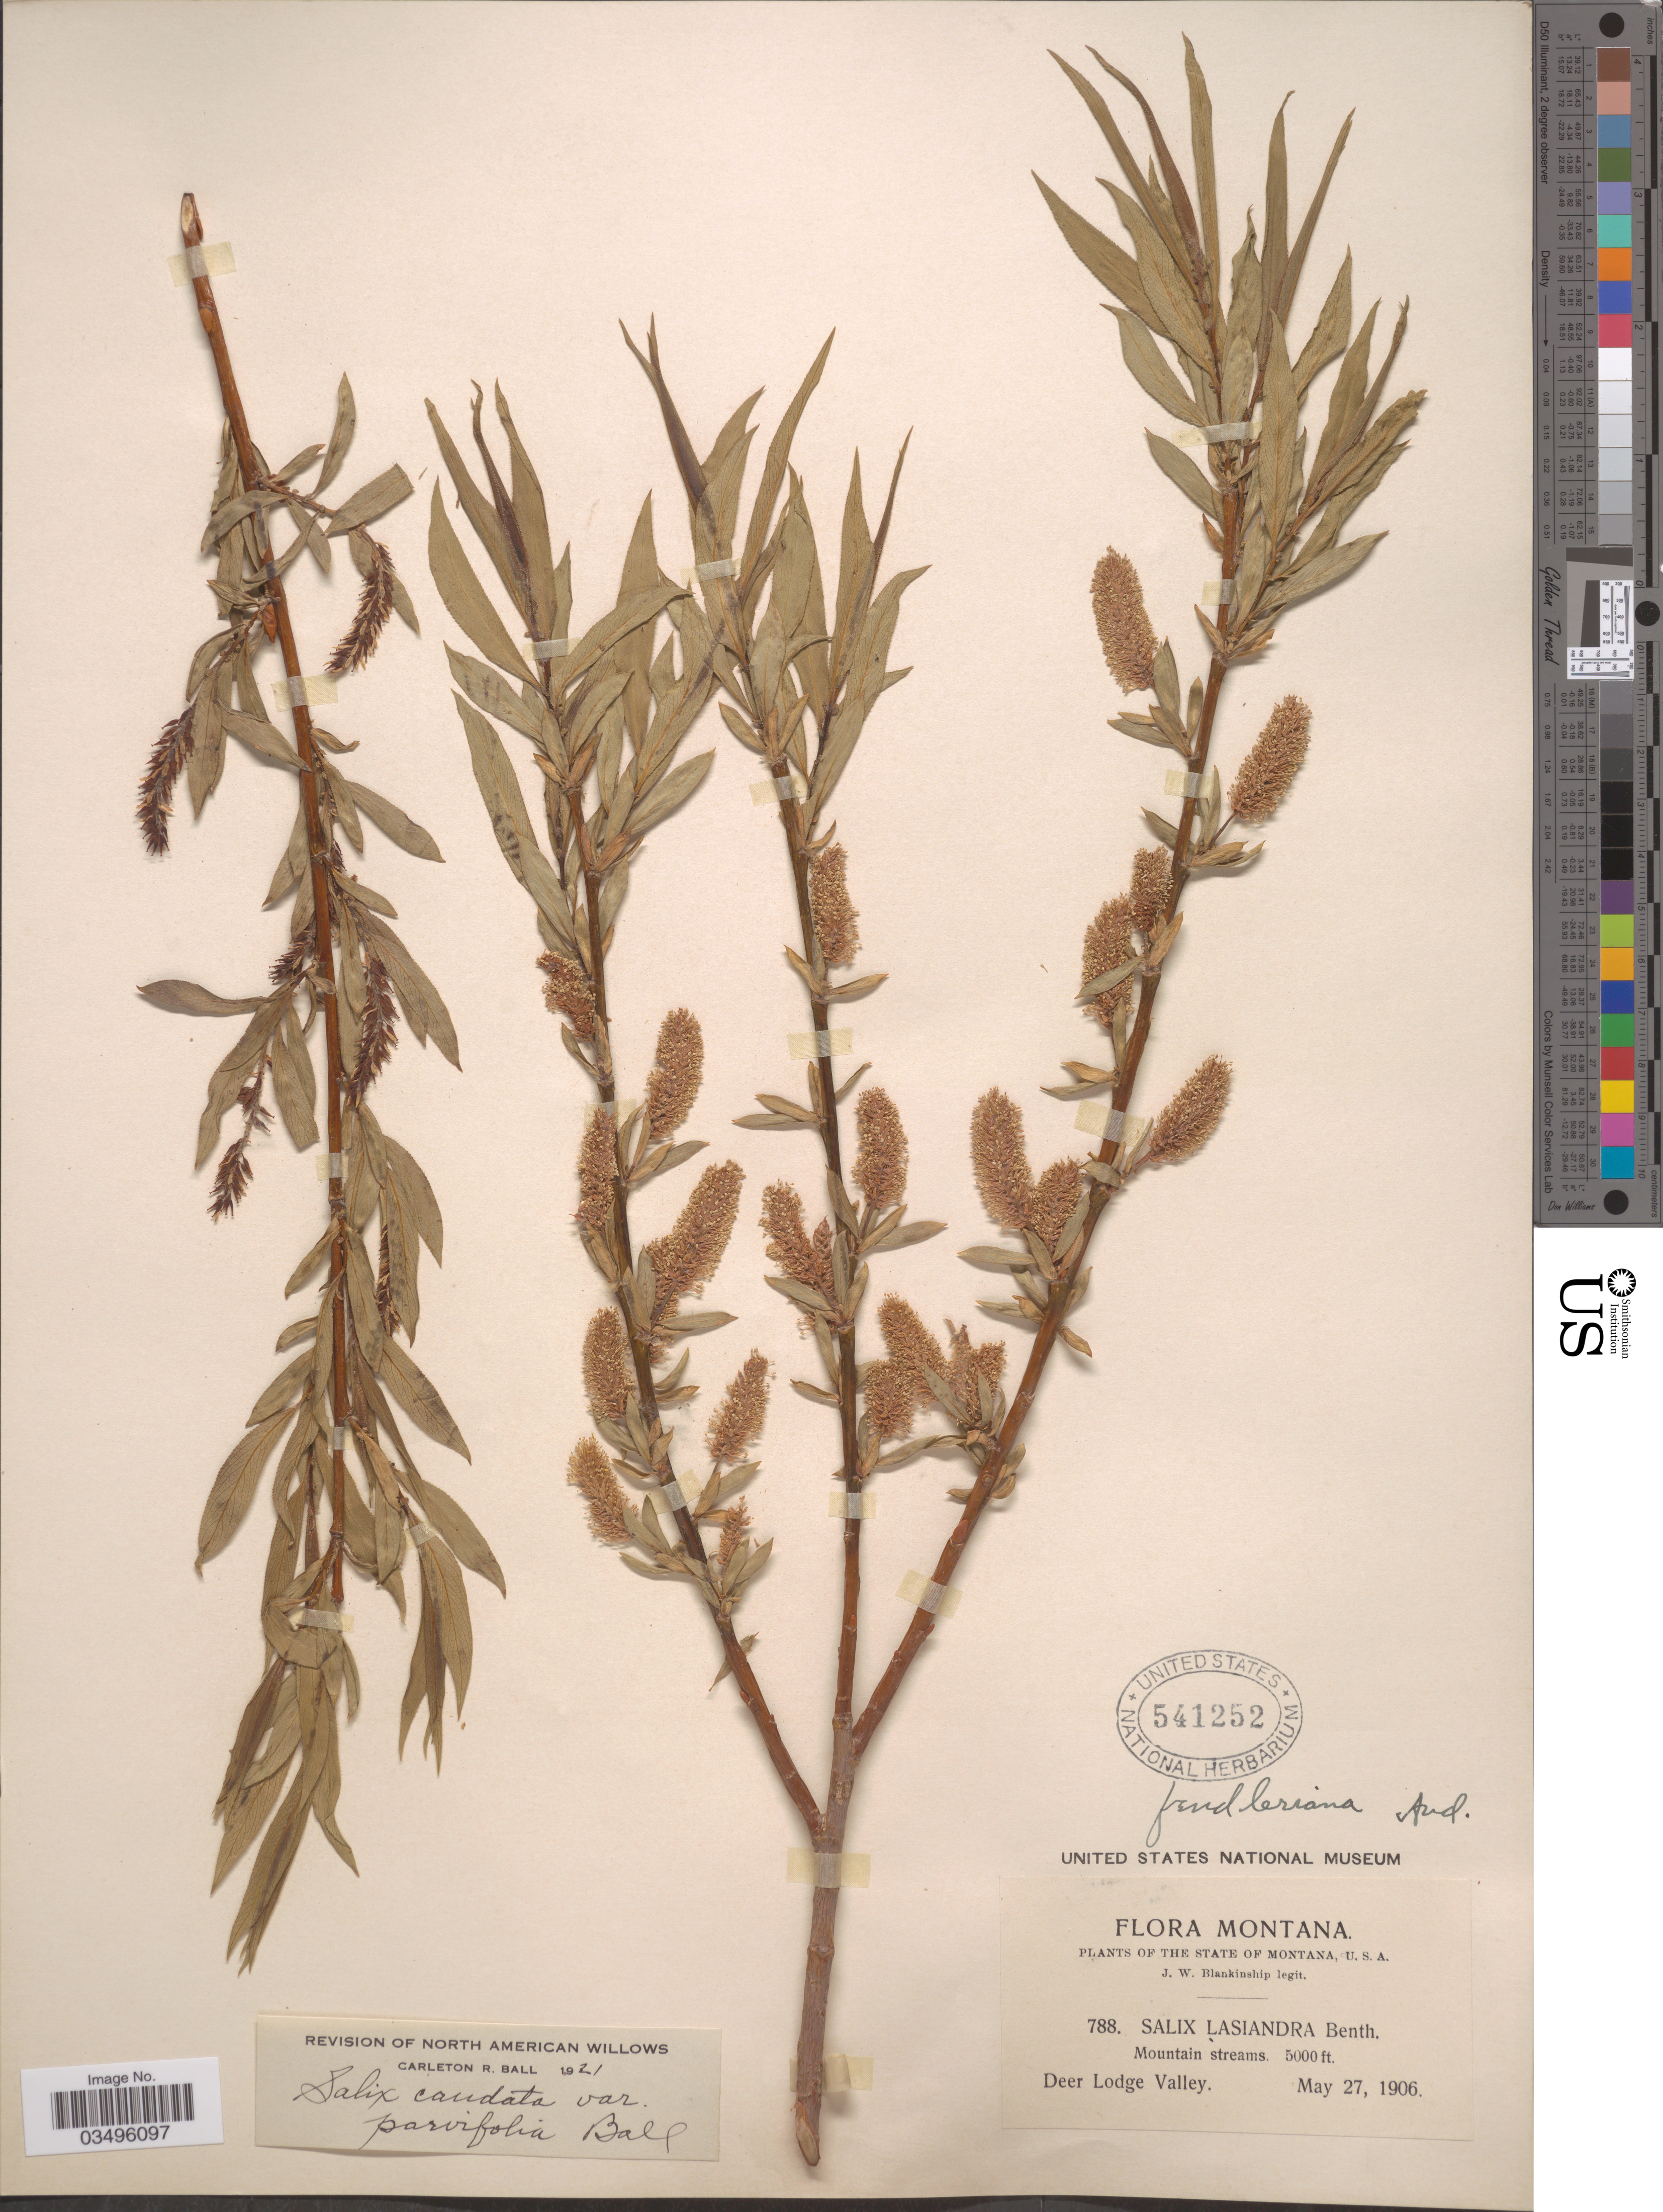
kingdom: Plantae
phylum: Tracheophyta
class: Magnoliopsida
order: Malpighiales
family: Salicaceae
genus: Salix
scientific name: Salix caudata var. parvifolia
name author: C.R. Ball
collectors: J. W. Blankinship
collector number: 788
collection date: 1906-05-27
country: United States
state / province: Montana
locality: Deer Lodge Valley.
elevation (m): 1524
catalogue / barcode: US 541252